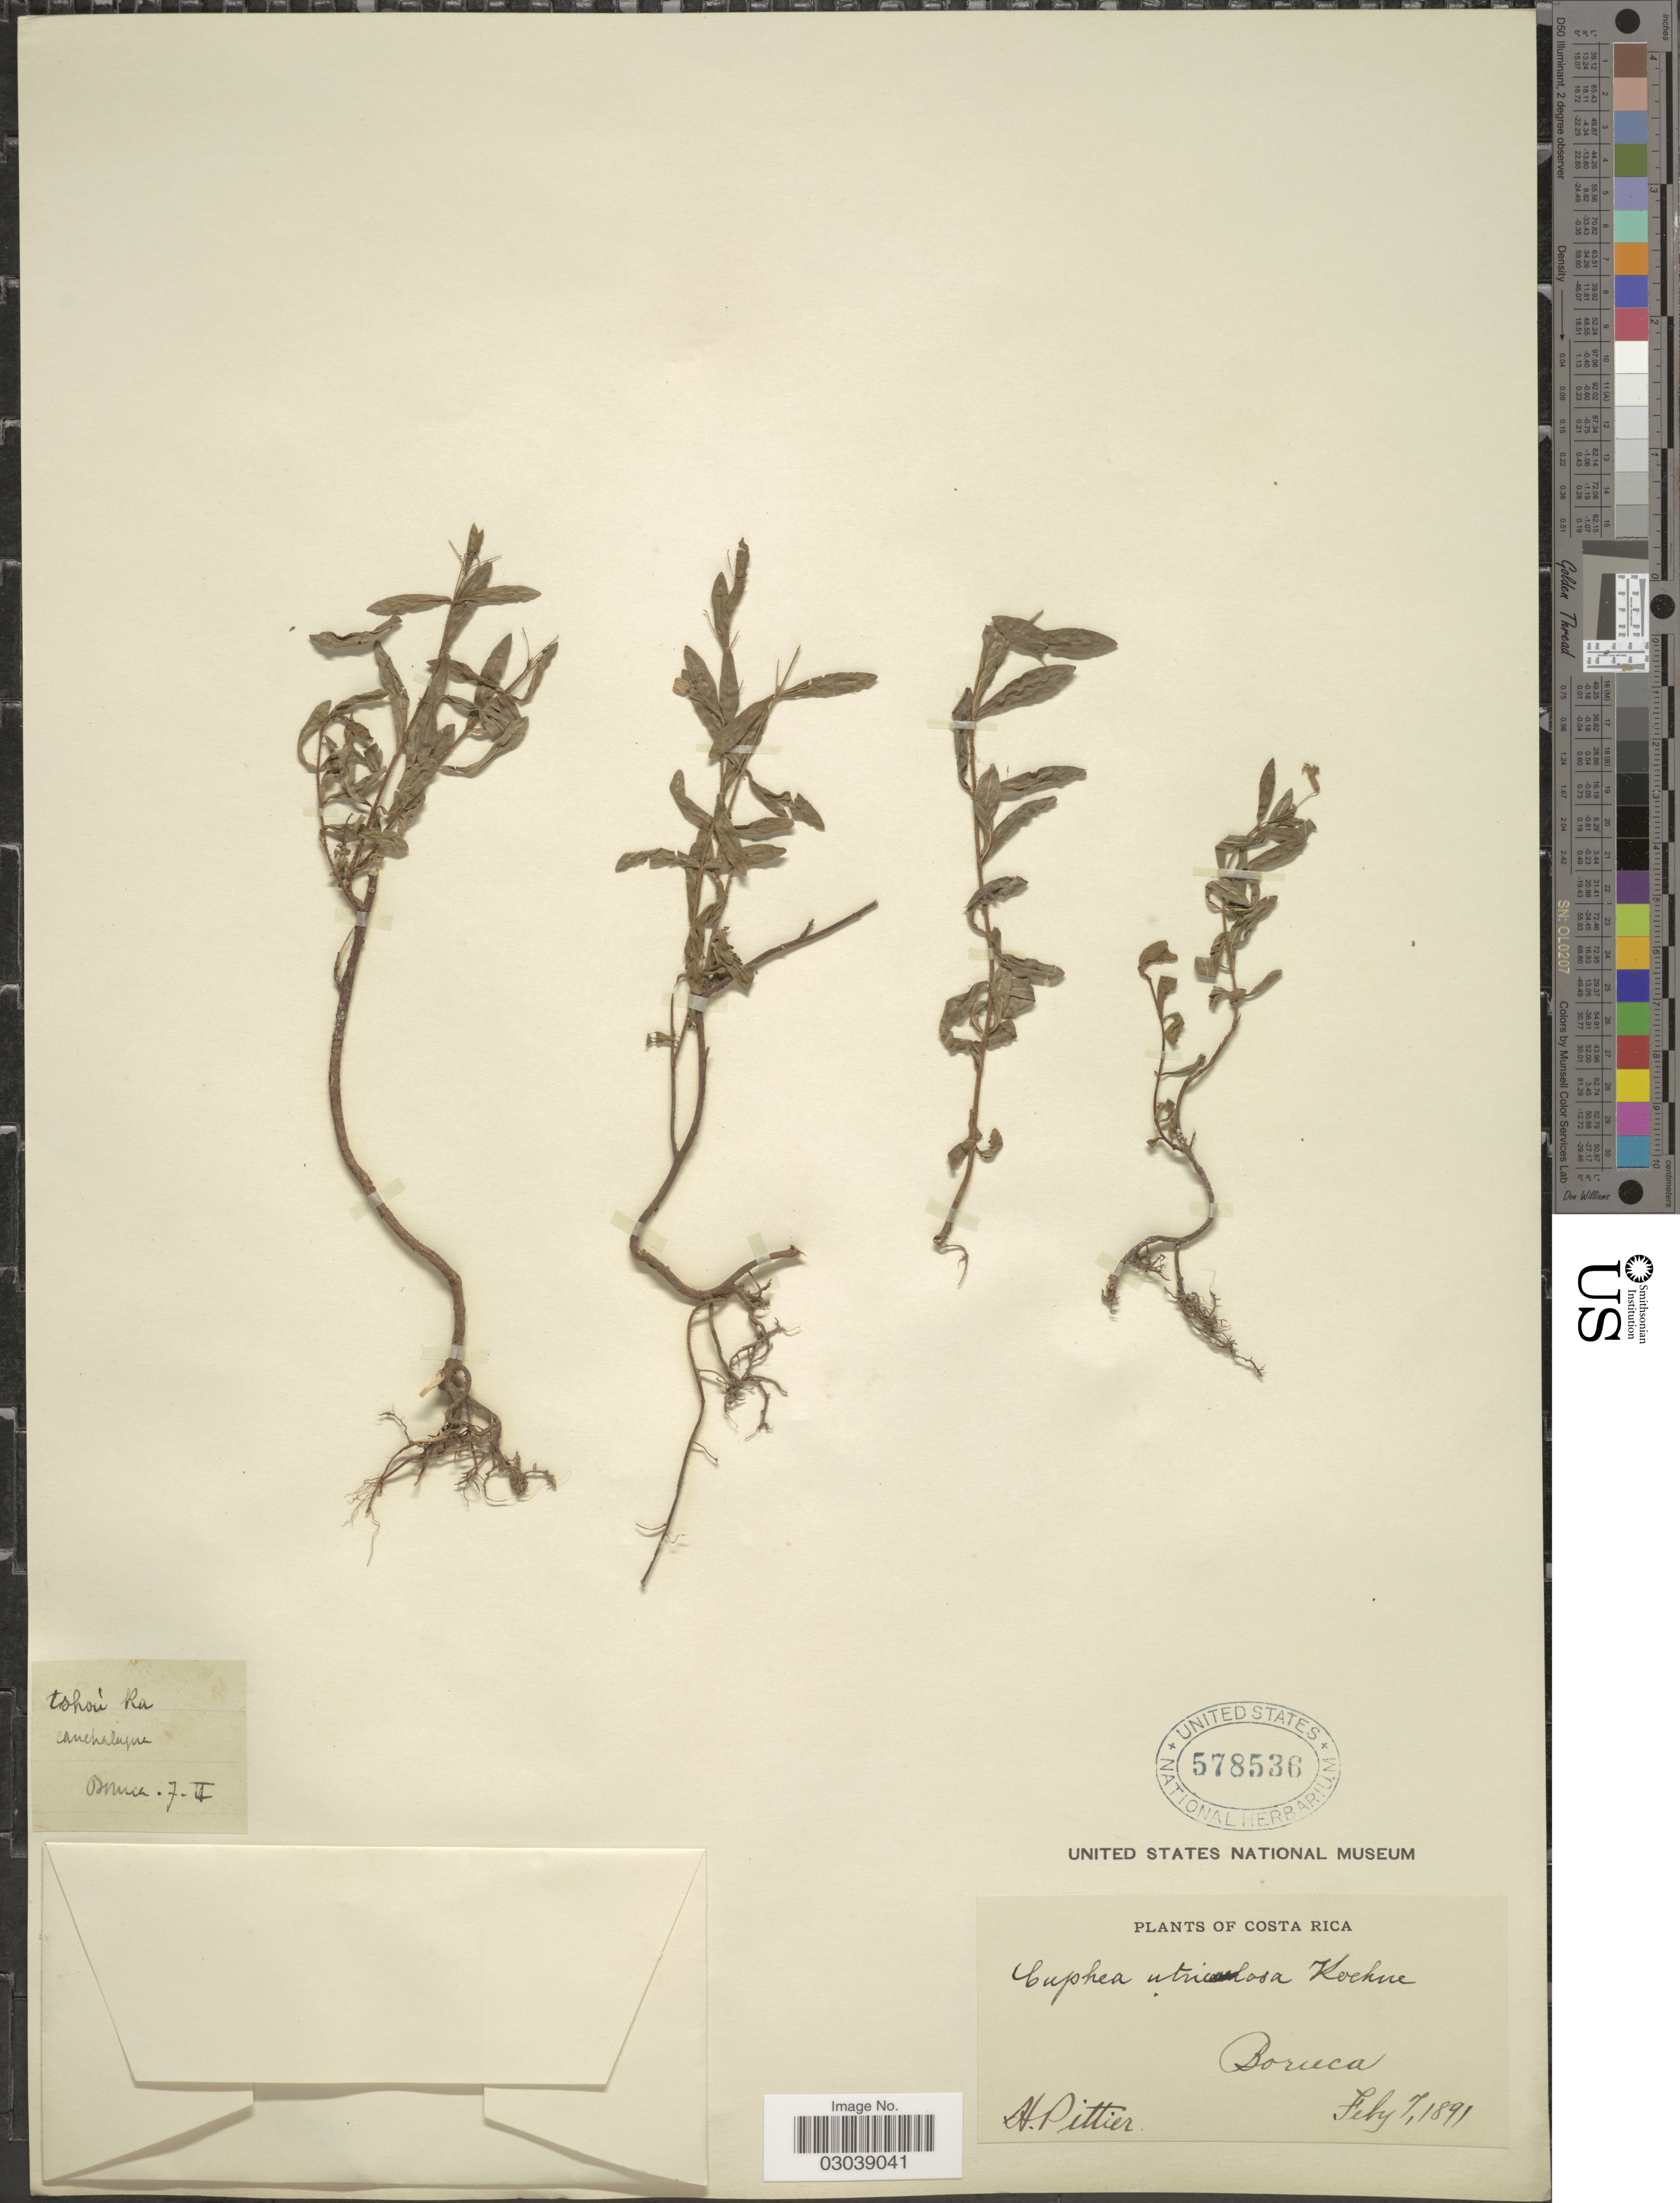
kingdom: Plantae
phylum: Tracheophyta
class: Magnoliopsida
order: Myrtales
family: Lythraceae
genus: Cuphea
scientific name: Cuphea utriculosa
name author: Koehne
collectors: H. F. Pittier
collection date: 1891-02-07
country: Costa Rica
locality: Boruca.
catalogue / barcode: US 578536